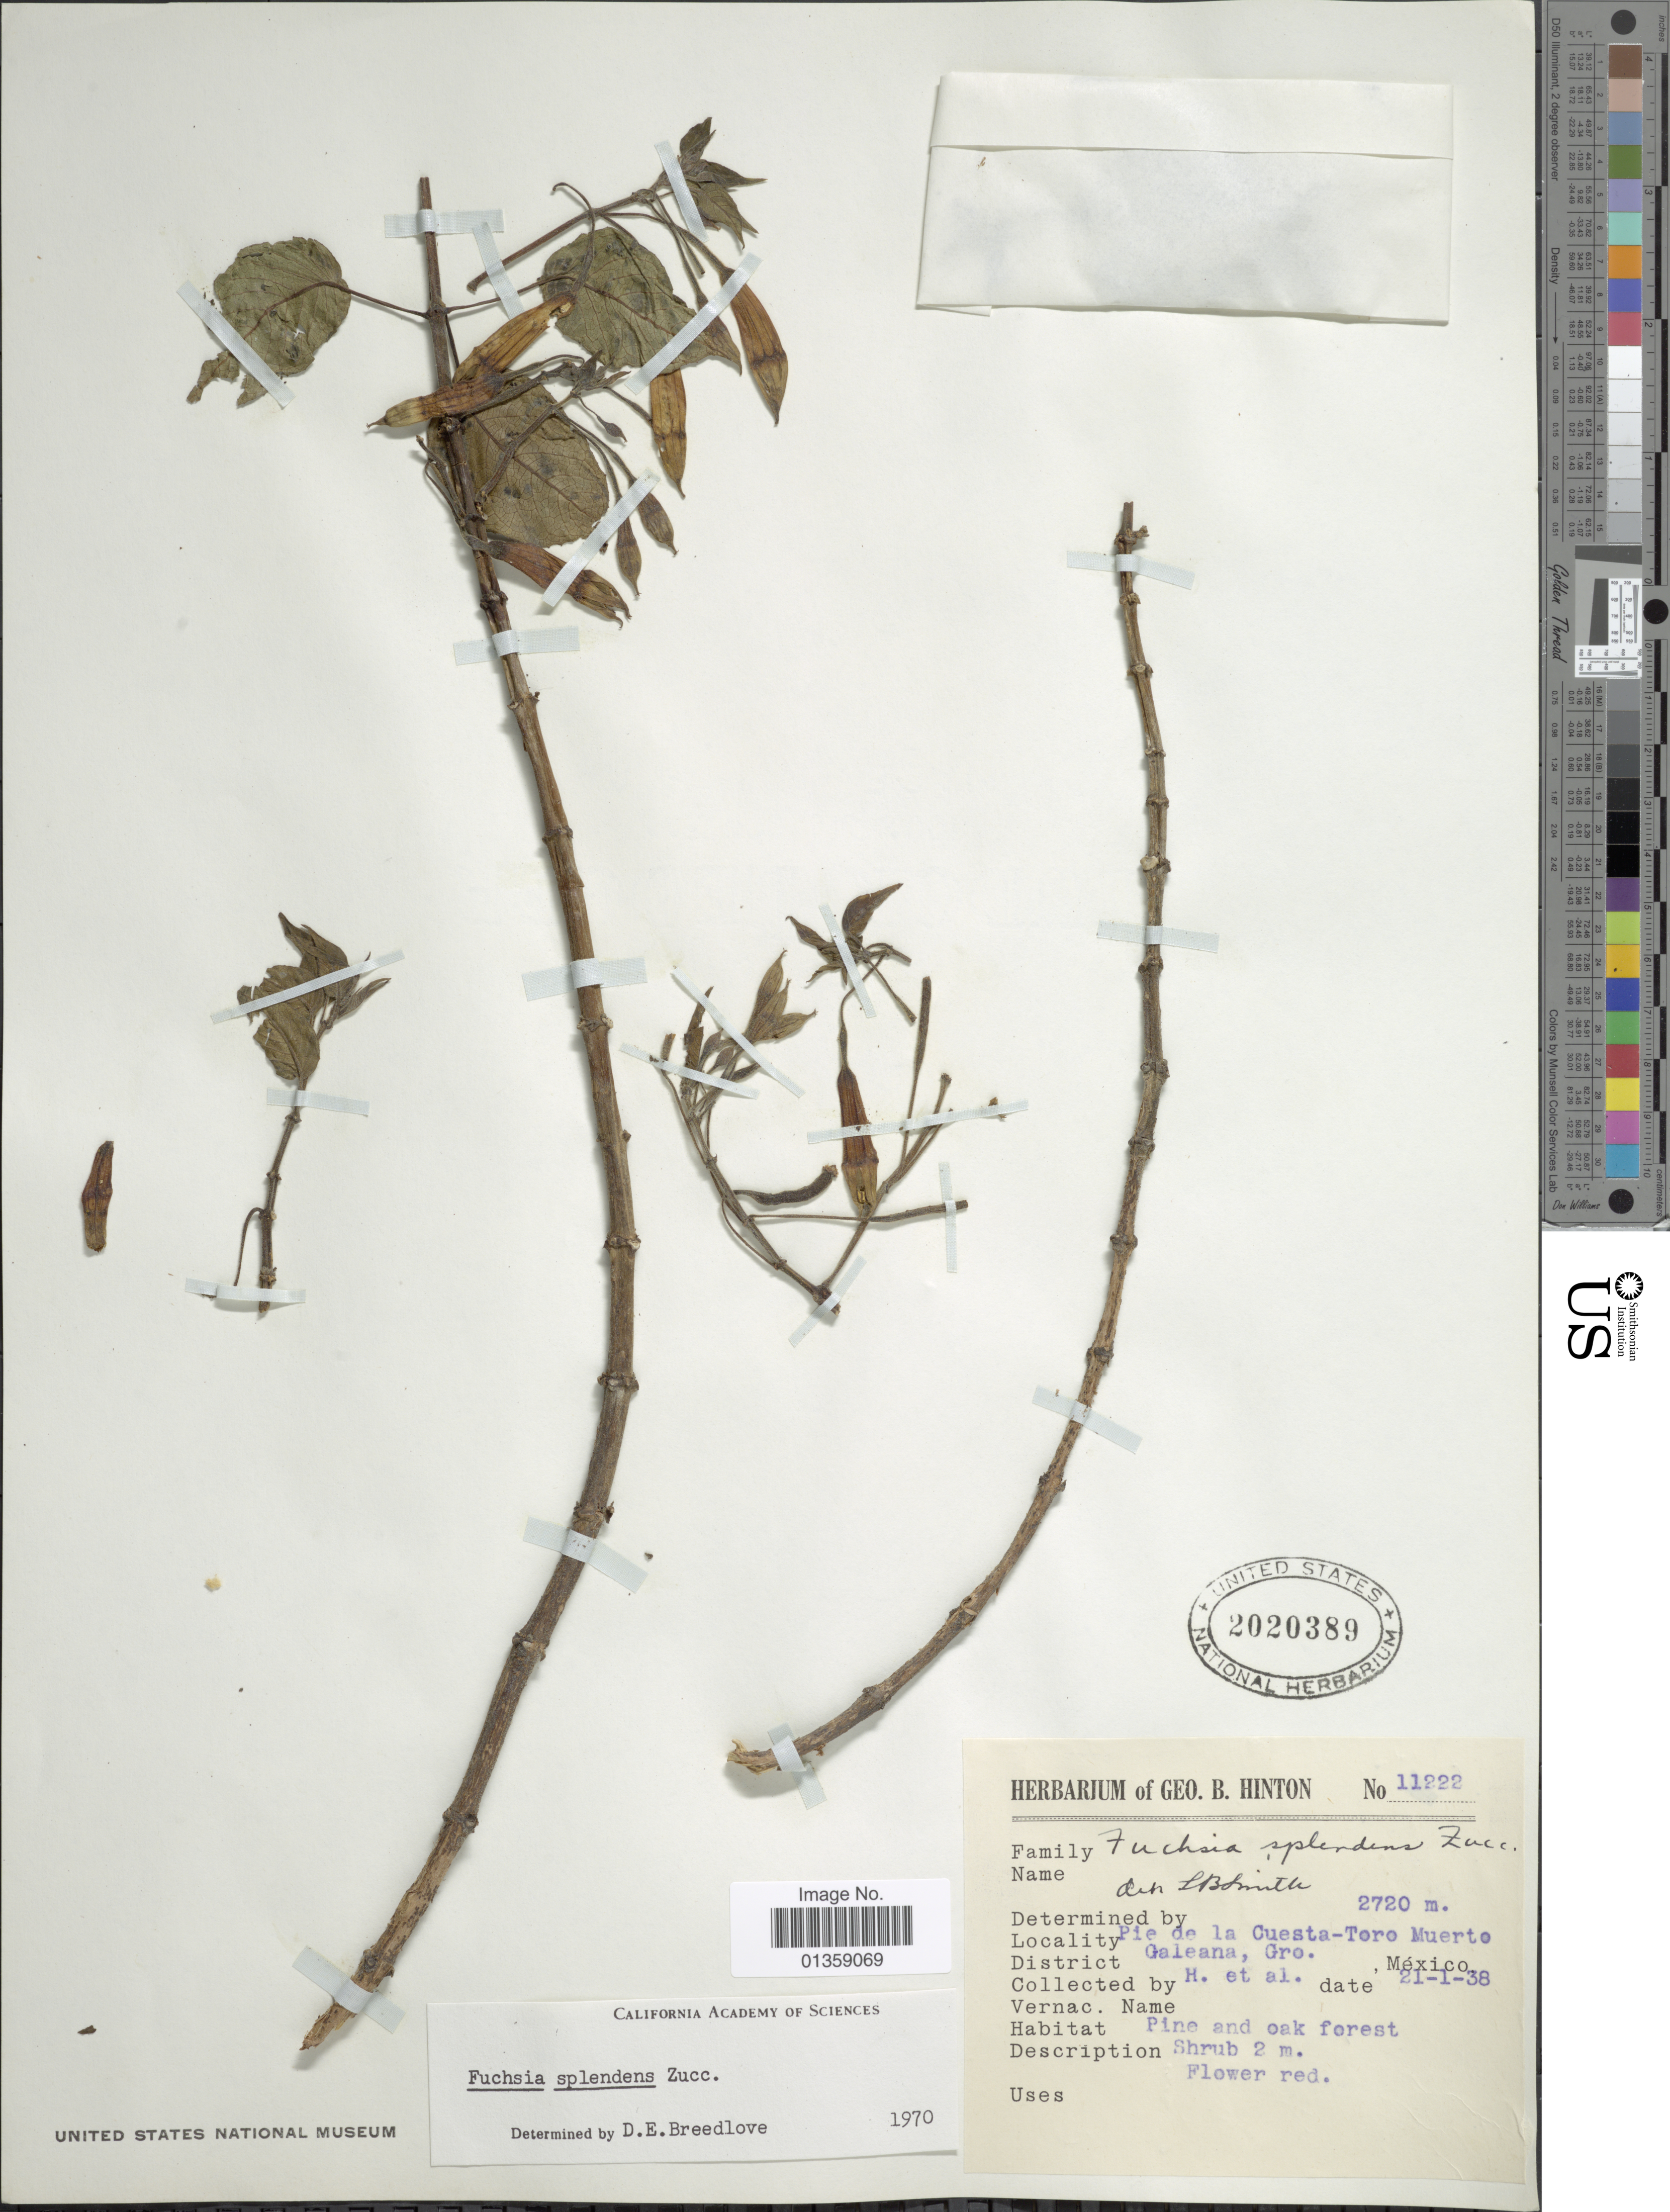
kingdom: Plantae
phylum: Tracheophyta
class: Magnoliopsida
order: Myrtales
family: Onagraceae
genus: Fuchsia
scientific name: Fuchsia splendens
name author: Zucc.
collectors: G. B. Hinton & et al.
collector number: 11222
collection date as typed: Transcribed d/m/y: 21/1/38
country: Mexico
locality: Pie de la Cuesta-Toro Muerto, District Galeana, Gro.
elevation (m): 2720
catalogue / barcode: US 2020389